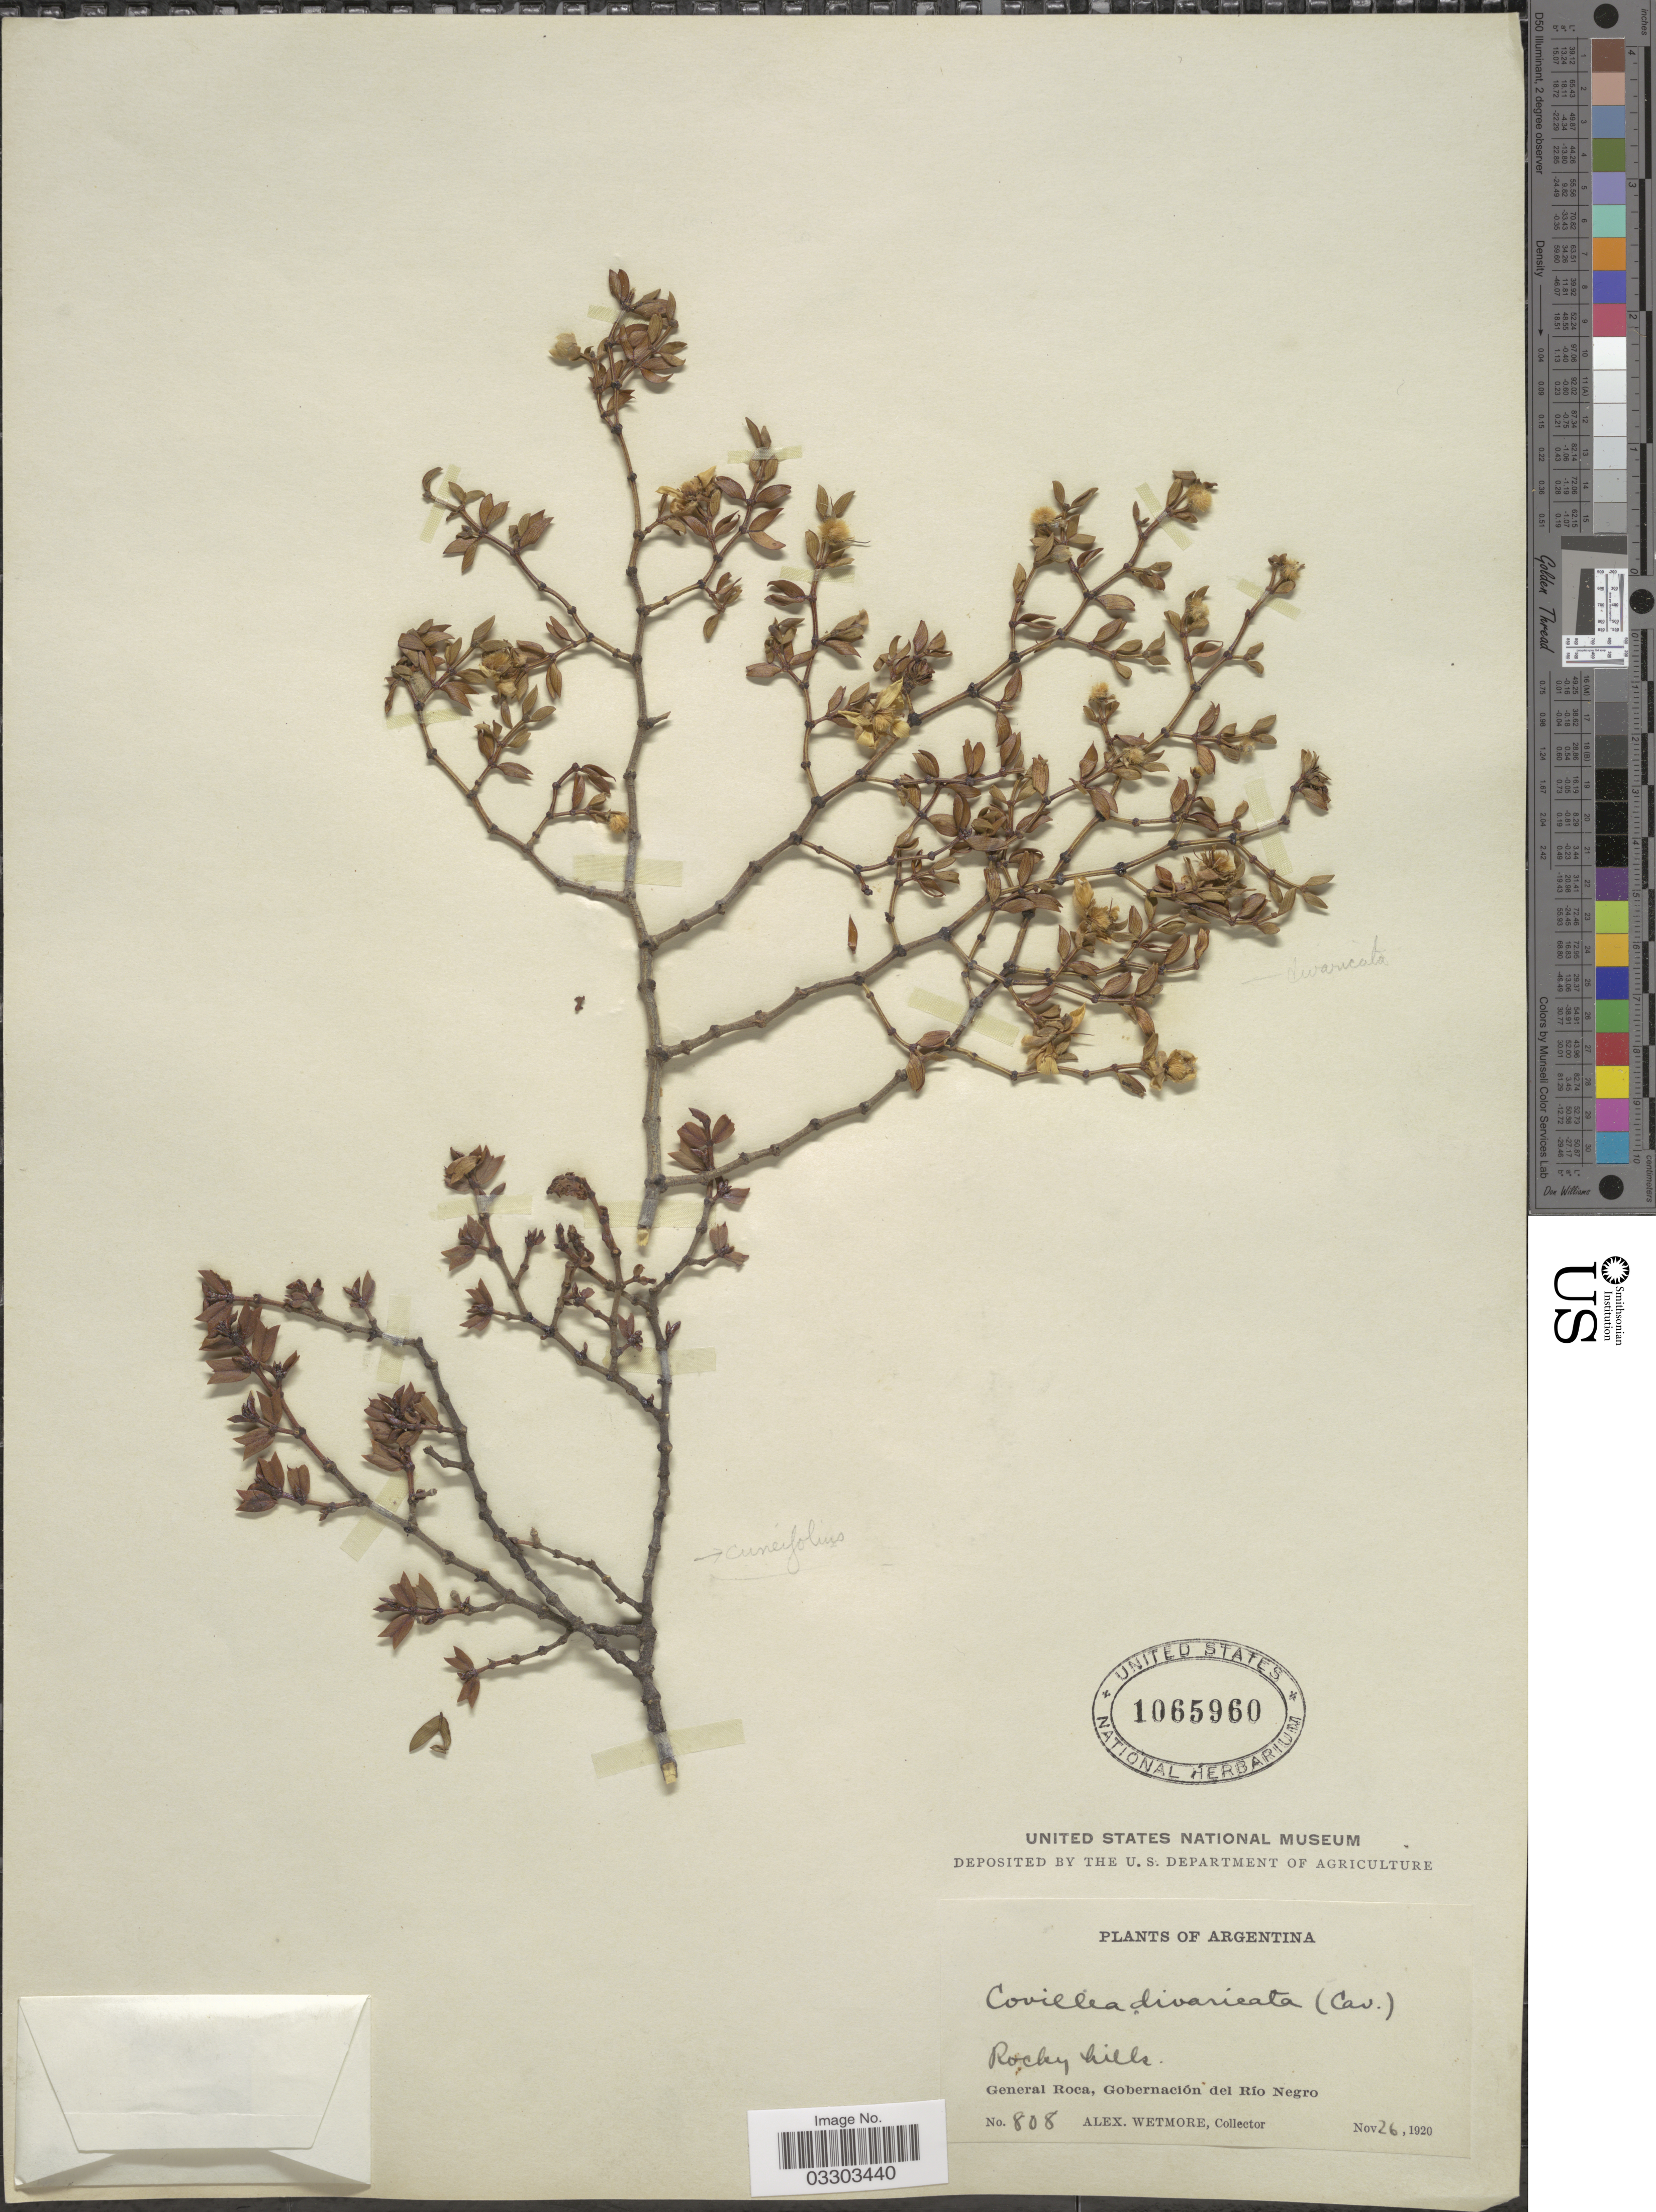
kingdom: Plantae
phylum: Tracheophyta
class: Magnoliopsida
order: Zygophyllales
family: Zygophyllaceae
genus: Larrea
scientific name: Larrea divaricata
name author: Cav.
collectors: A. Wetmore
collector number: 808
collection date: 1920-11-26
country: Argentina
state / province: Rio Negro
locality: General Roca, Gobernación del Río Negro.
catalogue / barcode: US 1065960